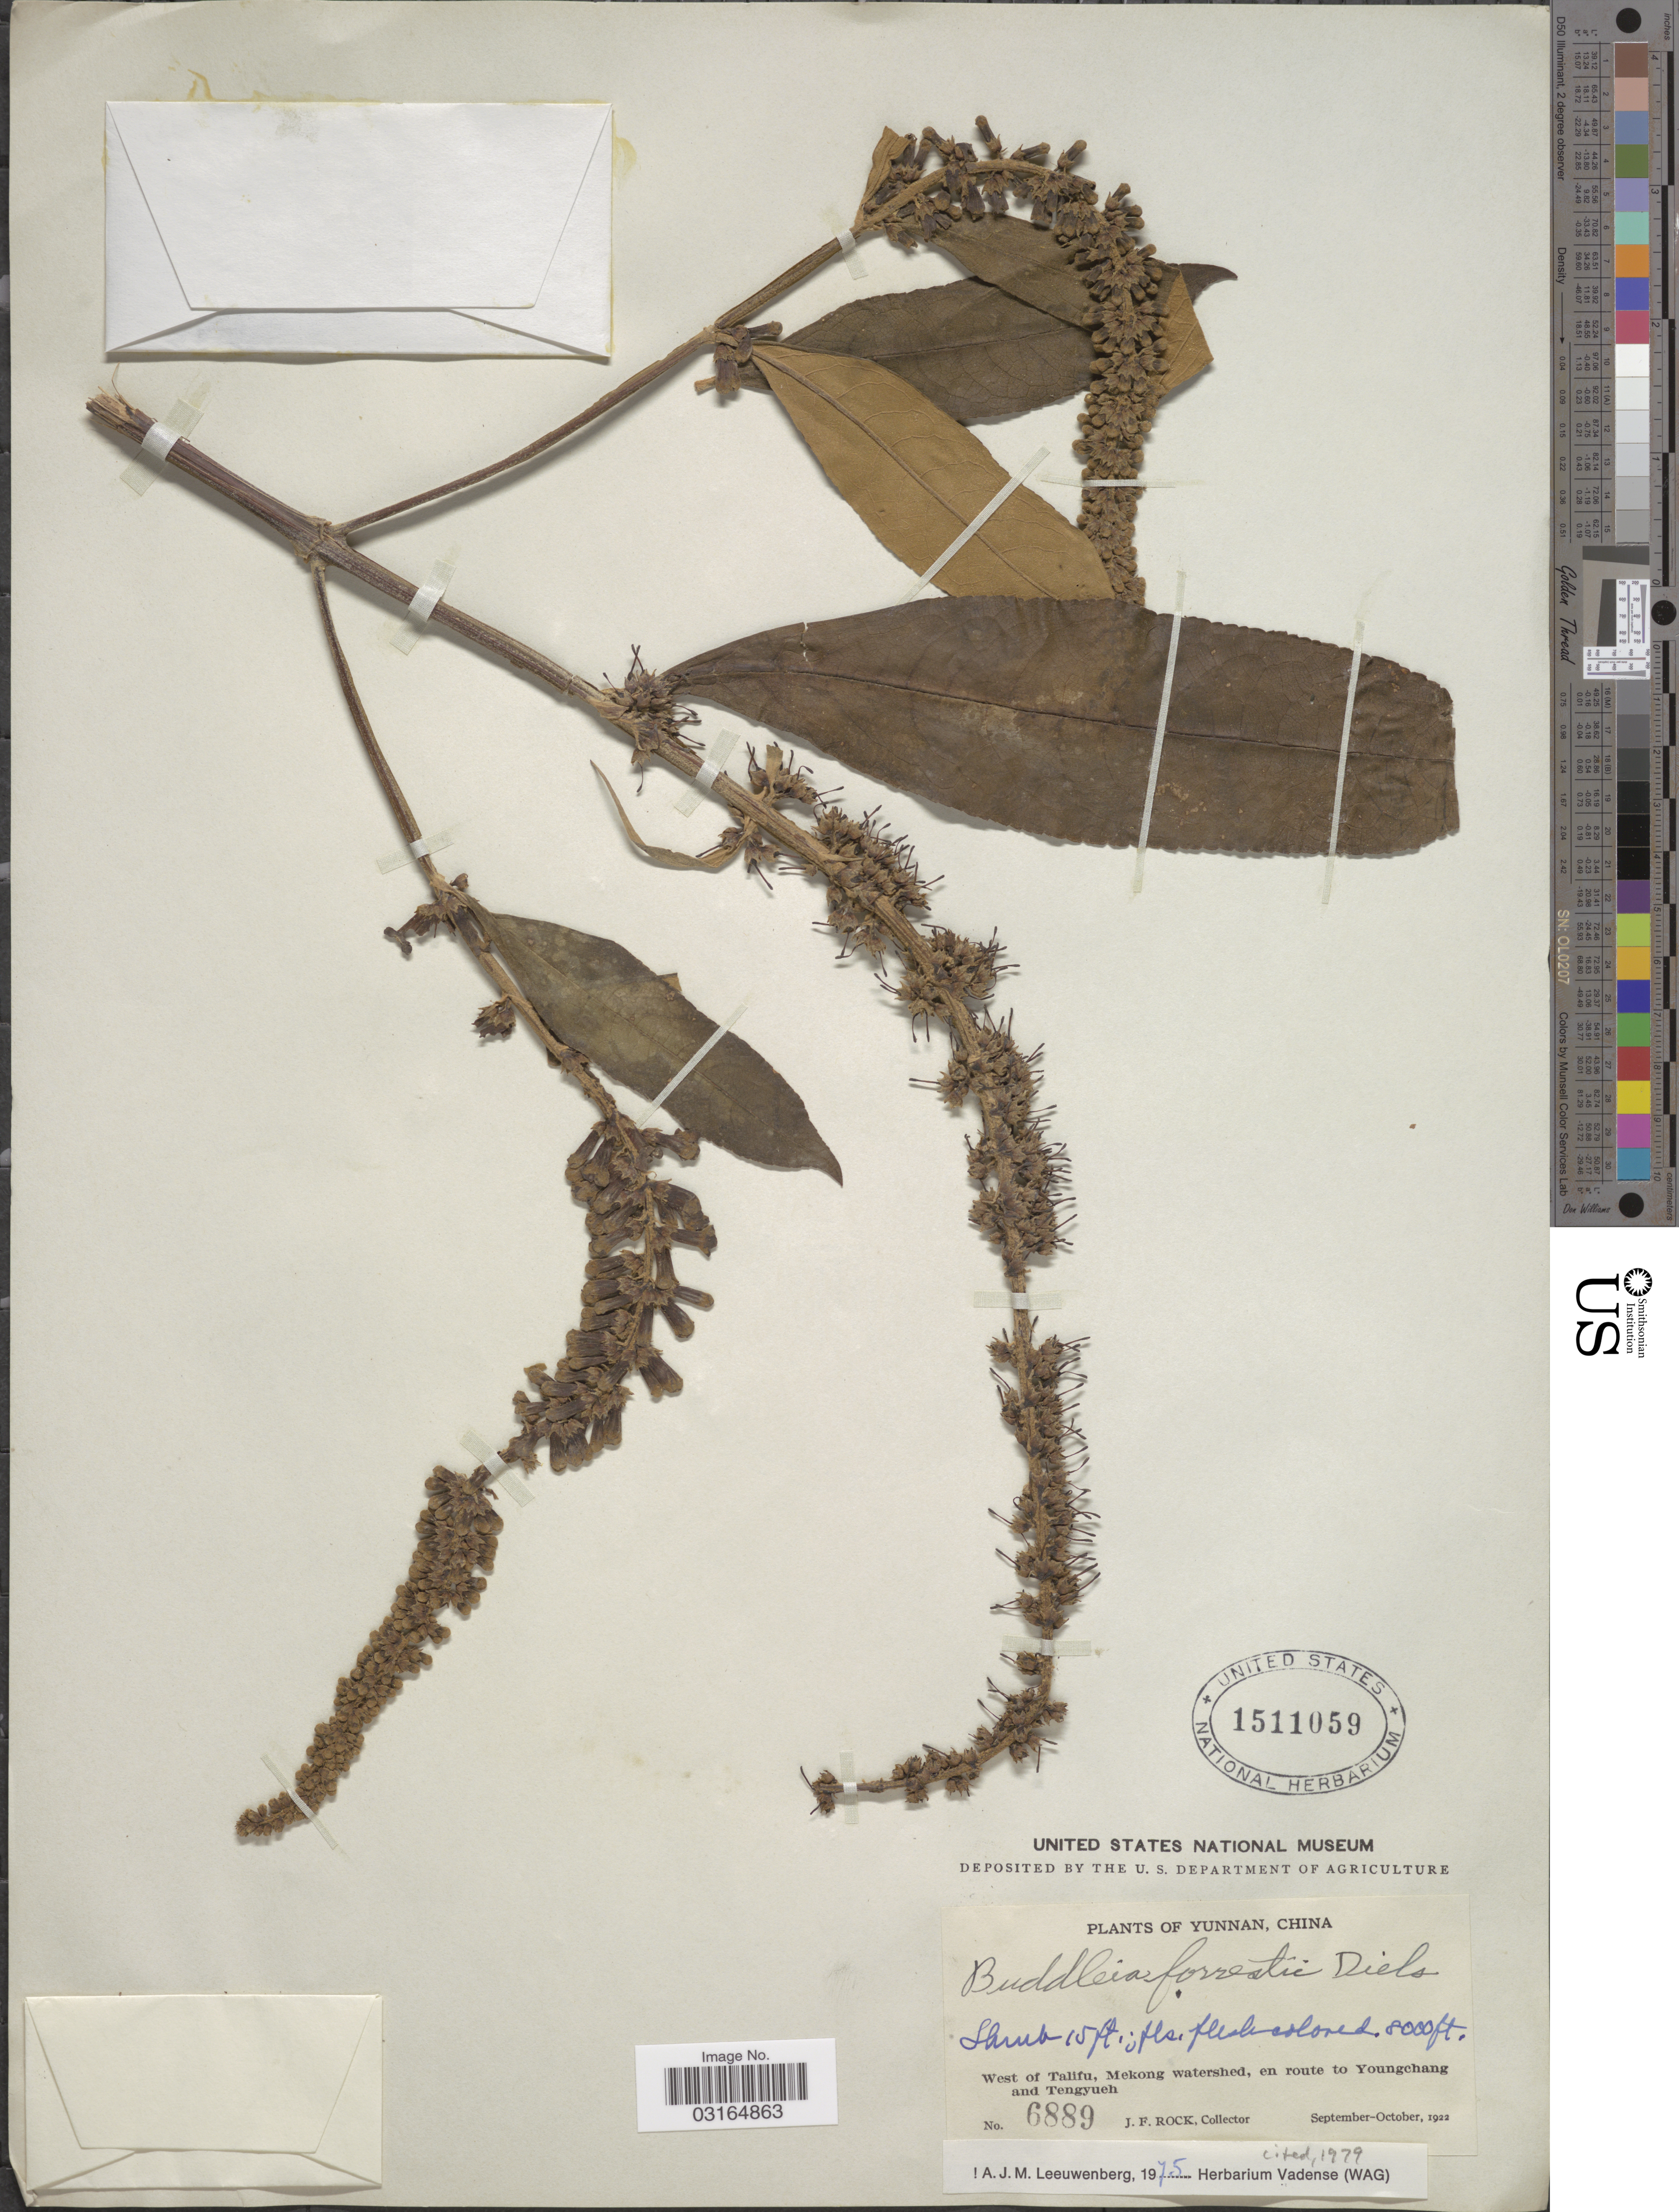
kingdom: Plantae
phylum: Tracheophyta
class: Magnoliopsida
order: Lamiales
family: Scrophulariaceae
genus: Buddleja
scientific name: Buddleja forrestii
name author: Diels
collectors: J. Rock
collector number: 6889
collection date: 1922-09/1922-10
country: China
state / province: Yunnan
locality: West of Talifu, Mekong watershed, en route to Youngchang and Tengyueh.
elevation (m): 2438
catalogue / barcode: US 1511059